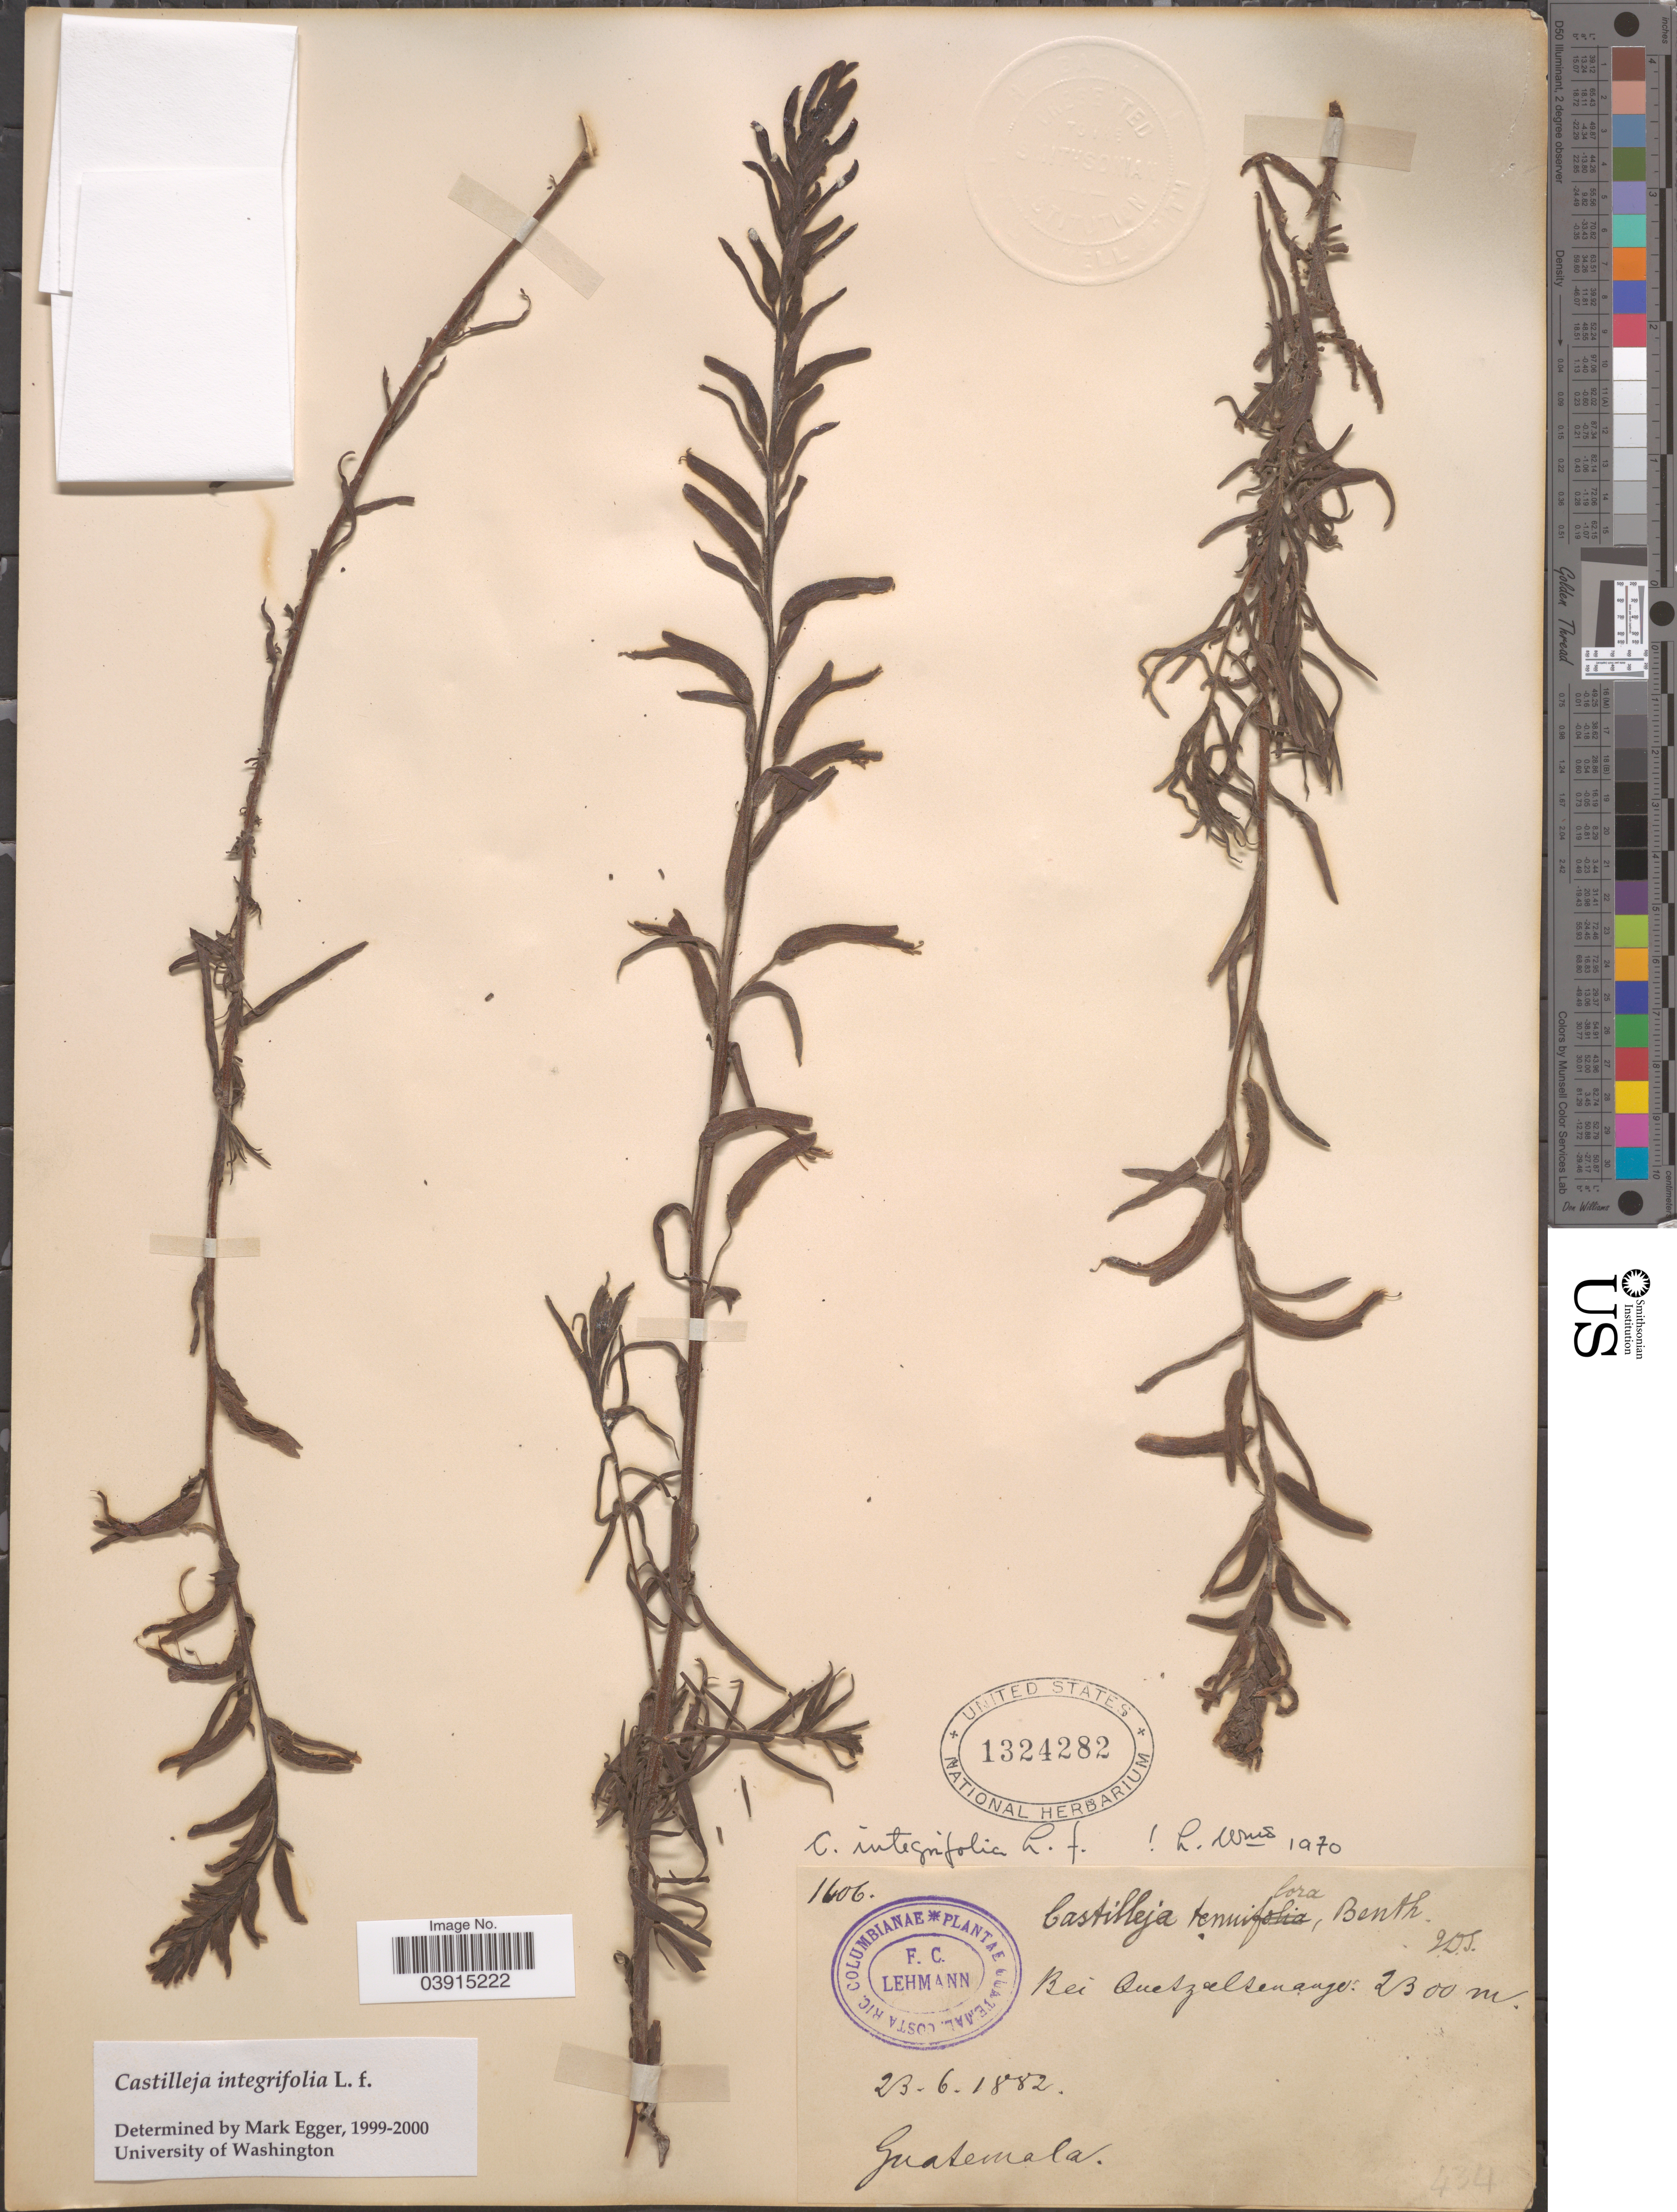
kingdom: Plantae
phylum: Tracheophyta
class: Magnoliopsida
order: Lamiales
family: Orobanchaceae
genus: Castilleja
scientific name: Castilleja integrifolia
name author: L. f.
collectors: F. C. Lehmann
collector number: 1606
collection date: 1882-06-23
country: Guatemala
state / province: Quetzaltenango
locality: Bei Quezaltenango.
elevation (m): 2300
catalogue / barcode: US 1324282